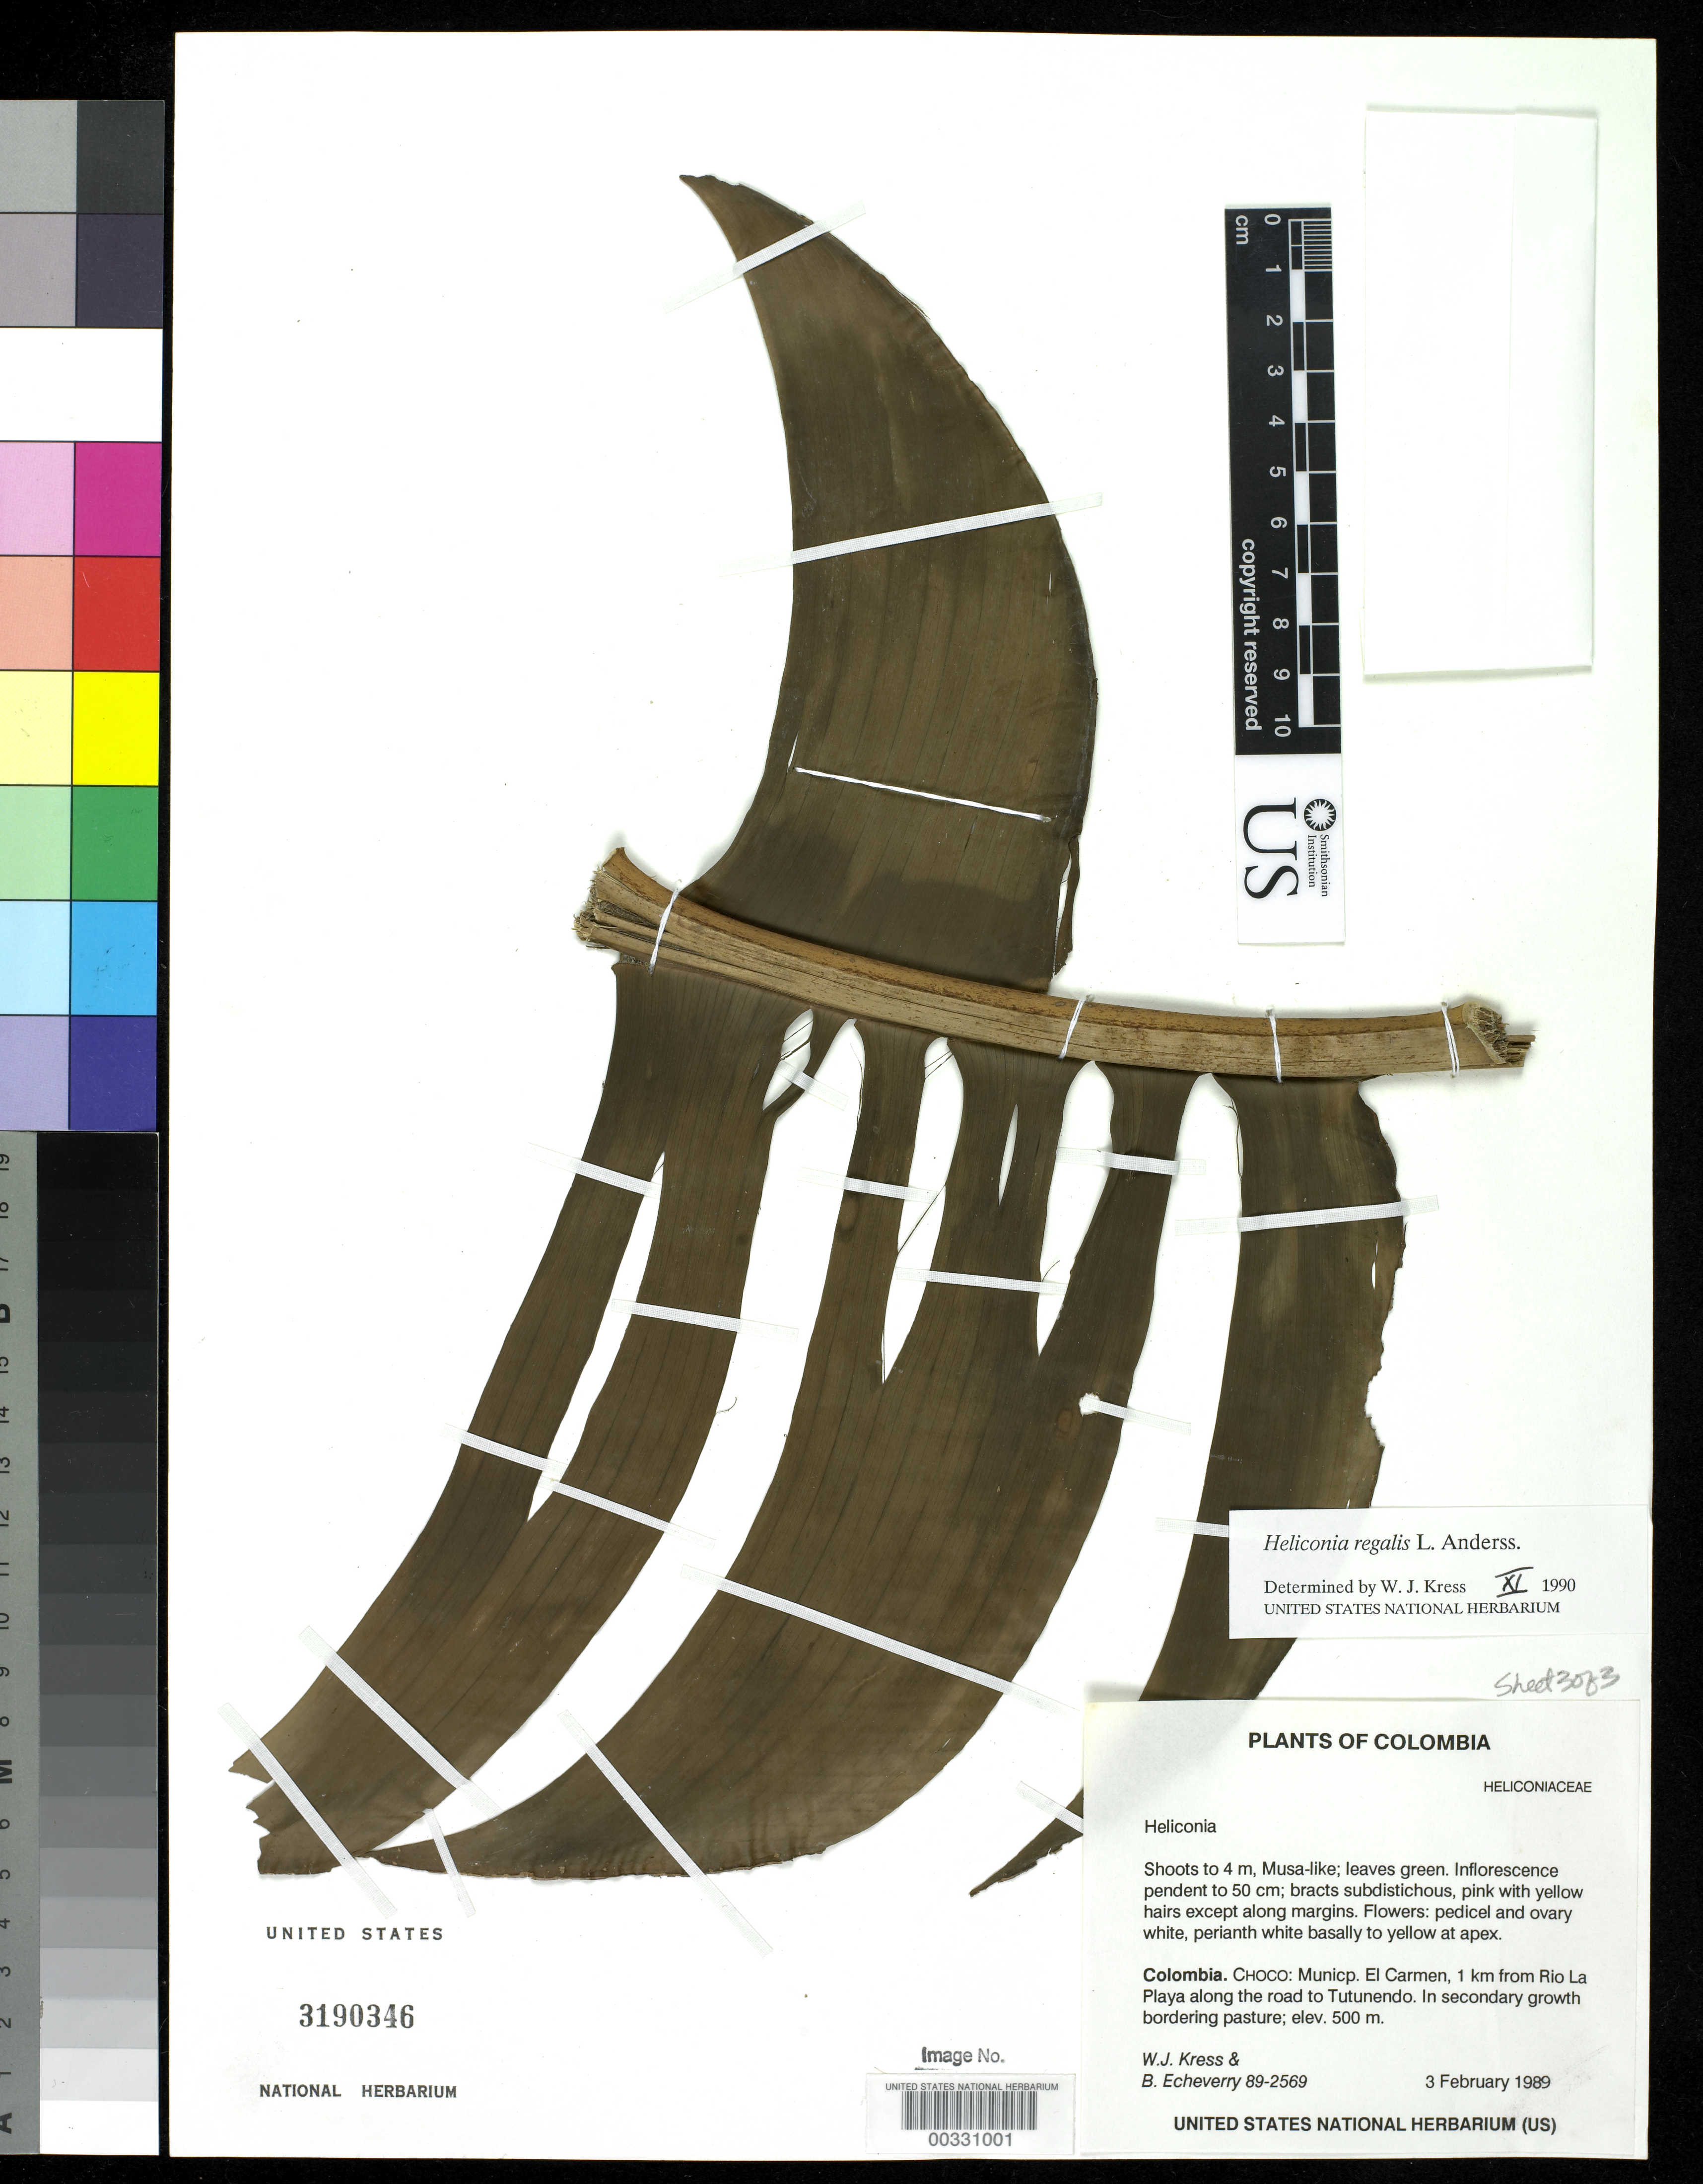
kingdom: Plantae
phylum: Tracheophyta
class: Liliopsida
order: Zingiberales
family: Heliconiaceae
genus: Heliconia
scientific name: Heliconia regalis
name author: L. Andersson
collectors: W. J. Kress & B. Echeverry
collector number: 89-2569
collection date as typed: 03 Feb 1989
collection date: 1989-02-03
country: Colombia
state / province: Chocó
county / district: El Carmen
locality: Mun of el Carmen, 1 km from Rio La Playa along road to TutUnendo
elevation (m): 500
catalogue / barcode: US 3190346